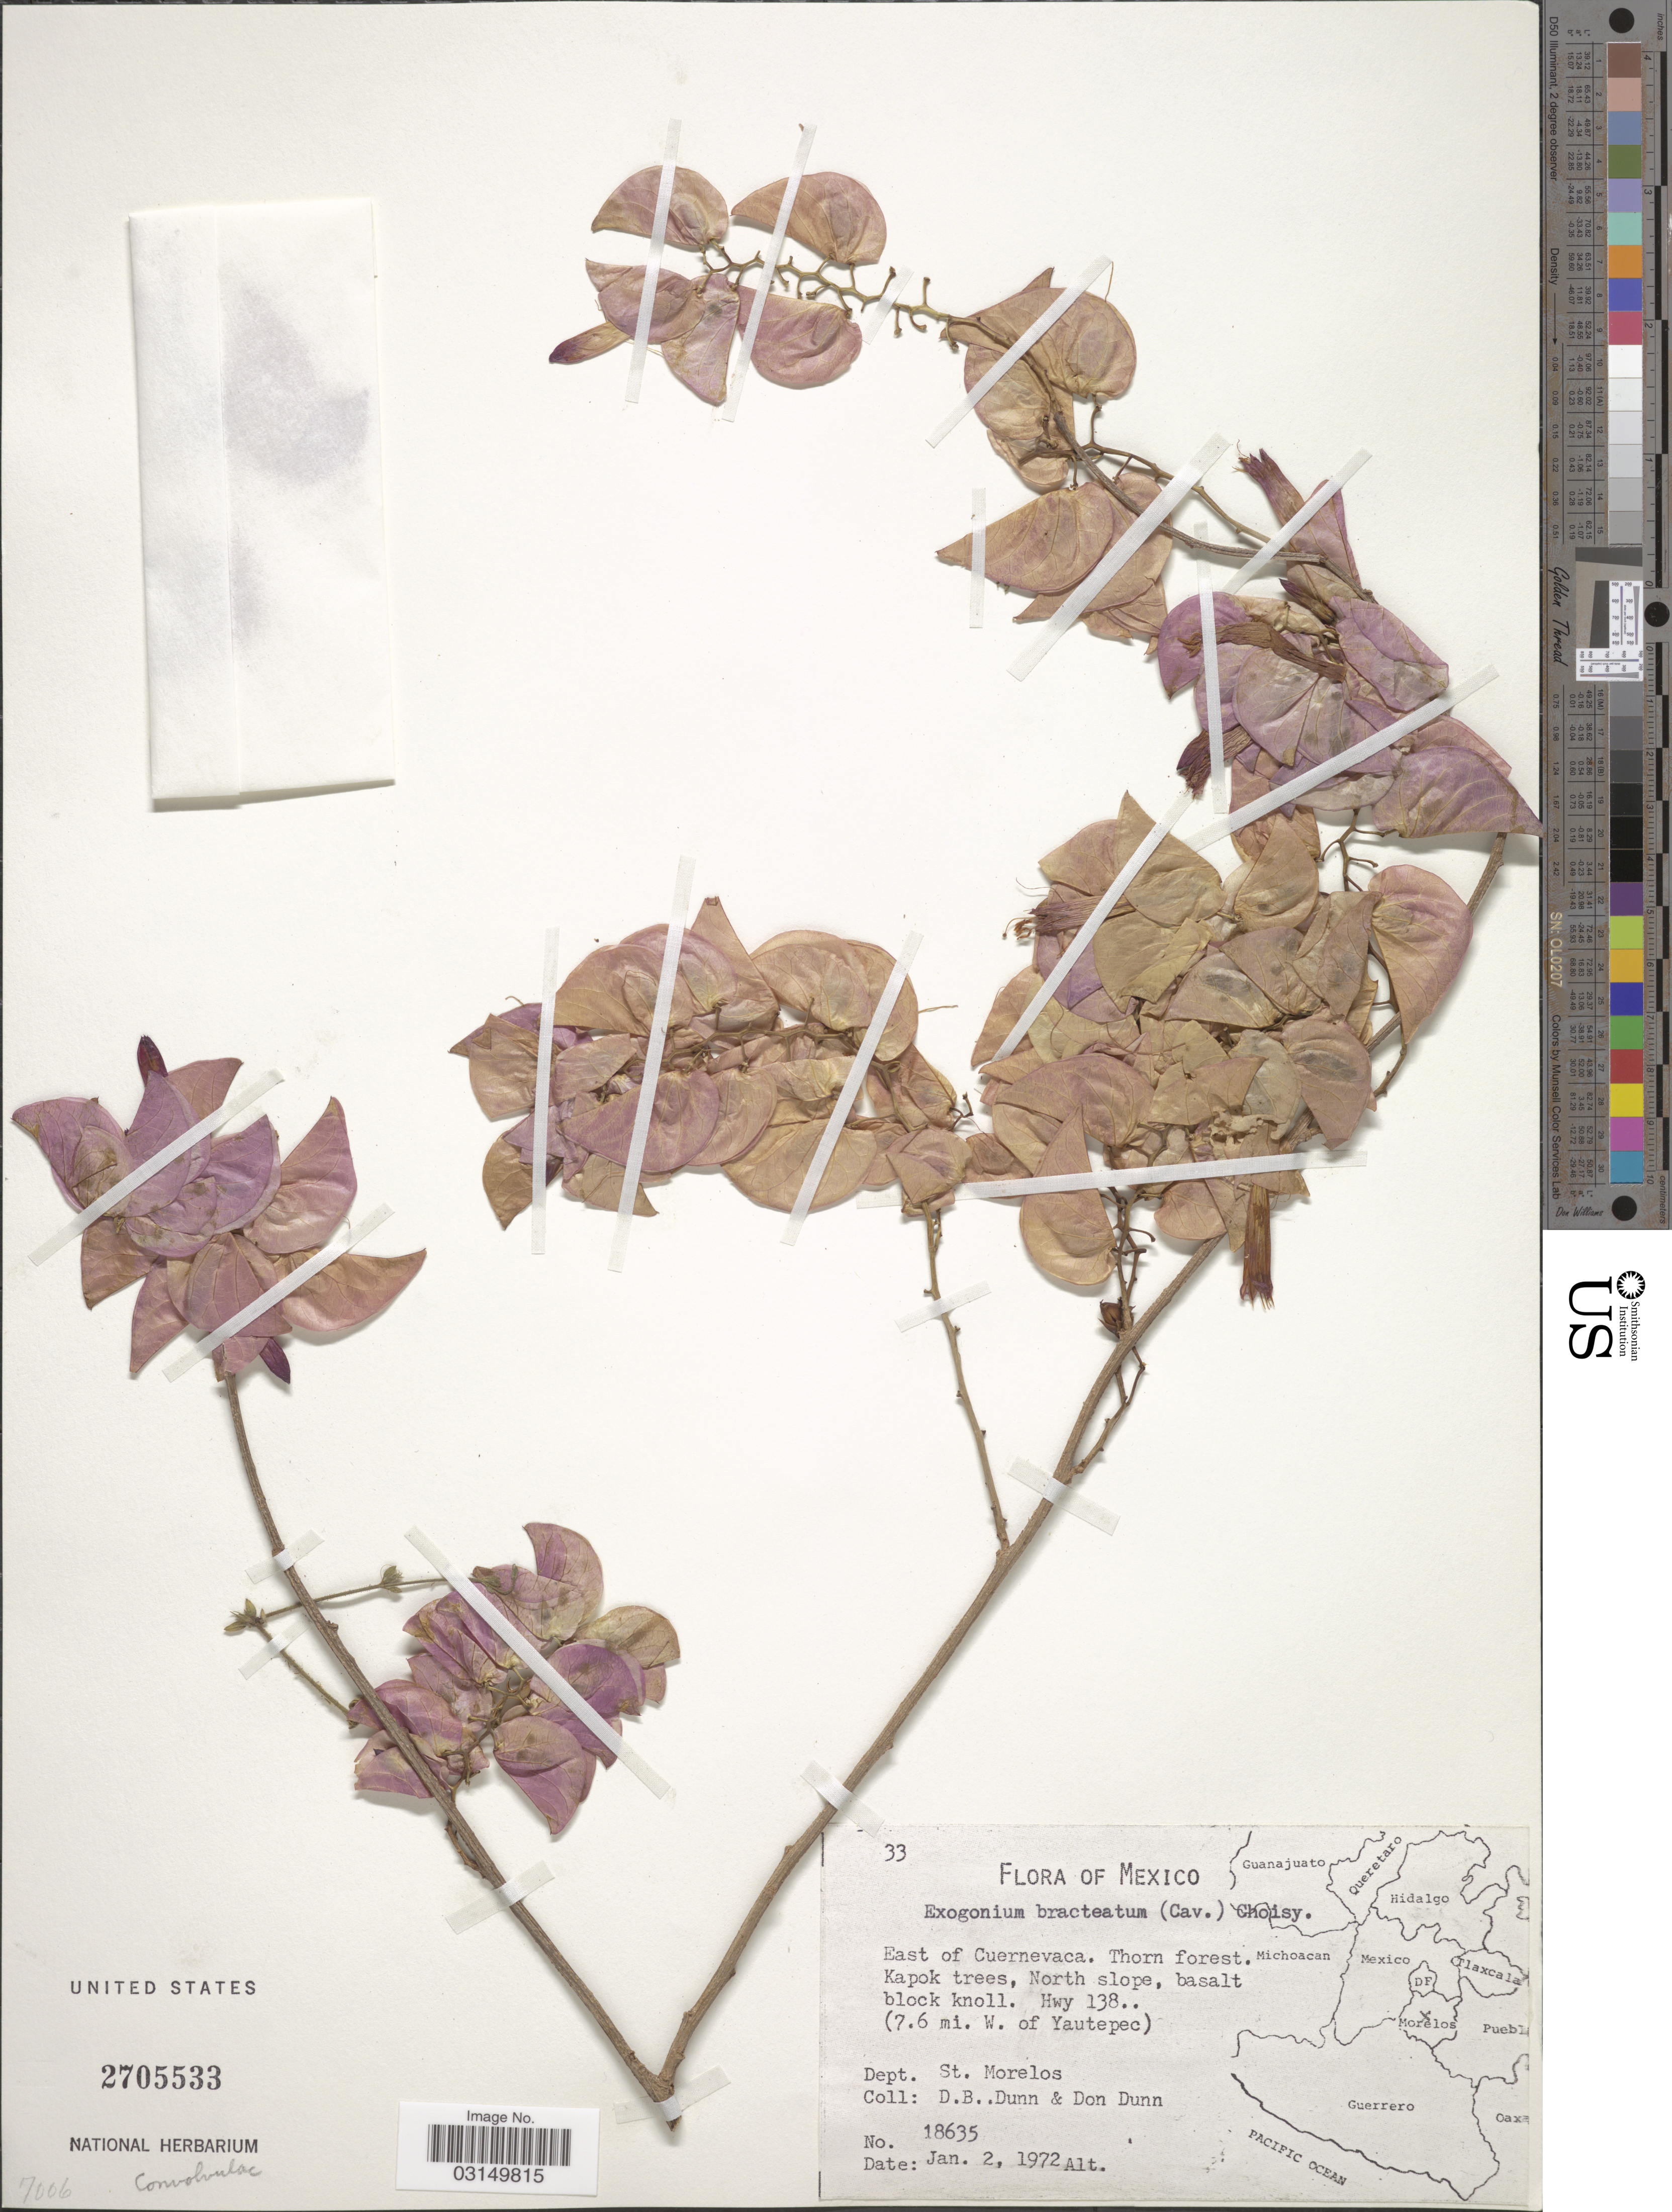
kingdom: Plantae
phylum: Tracheophyta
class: Magnoliopsida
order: Solanales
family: Convolvulaceae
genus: Ipomoea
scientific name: Ipomoea bracteata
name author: Cav.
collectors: D. B. Dunn & D. Dunn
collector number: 18635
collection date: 1972-01-02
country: Mexico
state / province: Morelos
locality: Dept. St. Morelos, North slope, basalt block knoll, Hwy. 138 (7.6 mi. W. of Yautepec).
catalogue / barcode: US 2705533